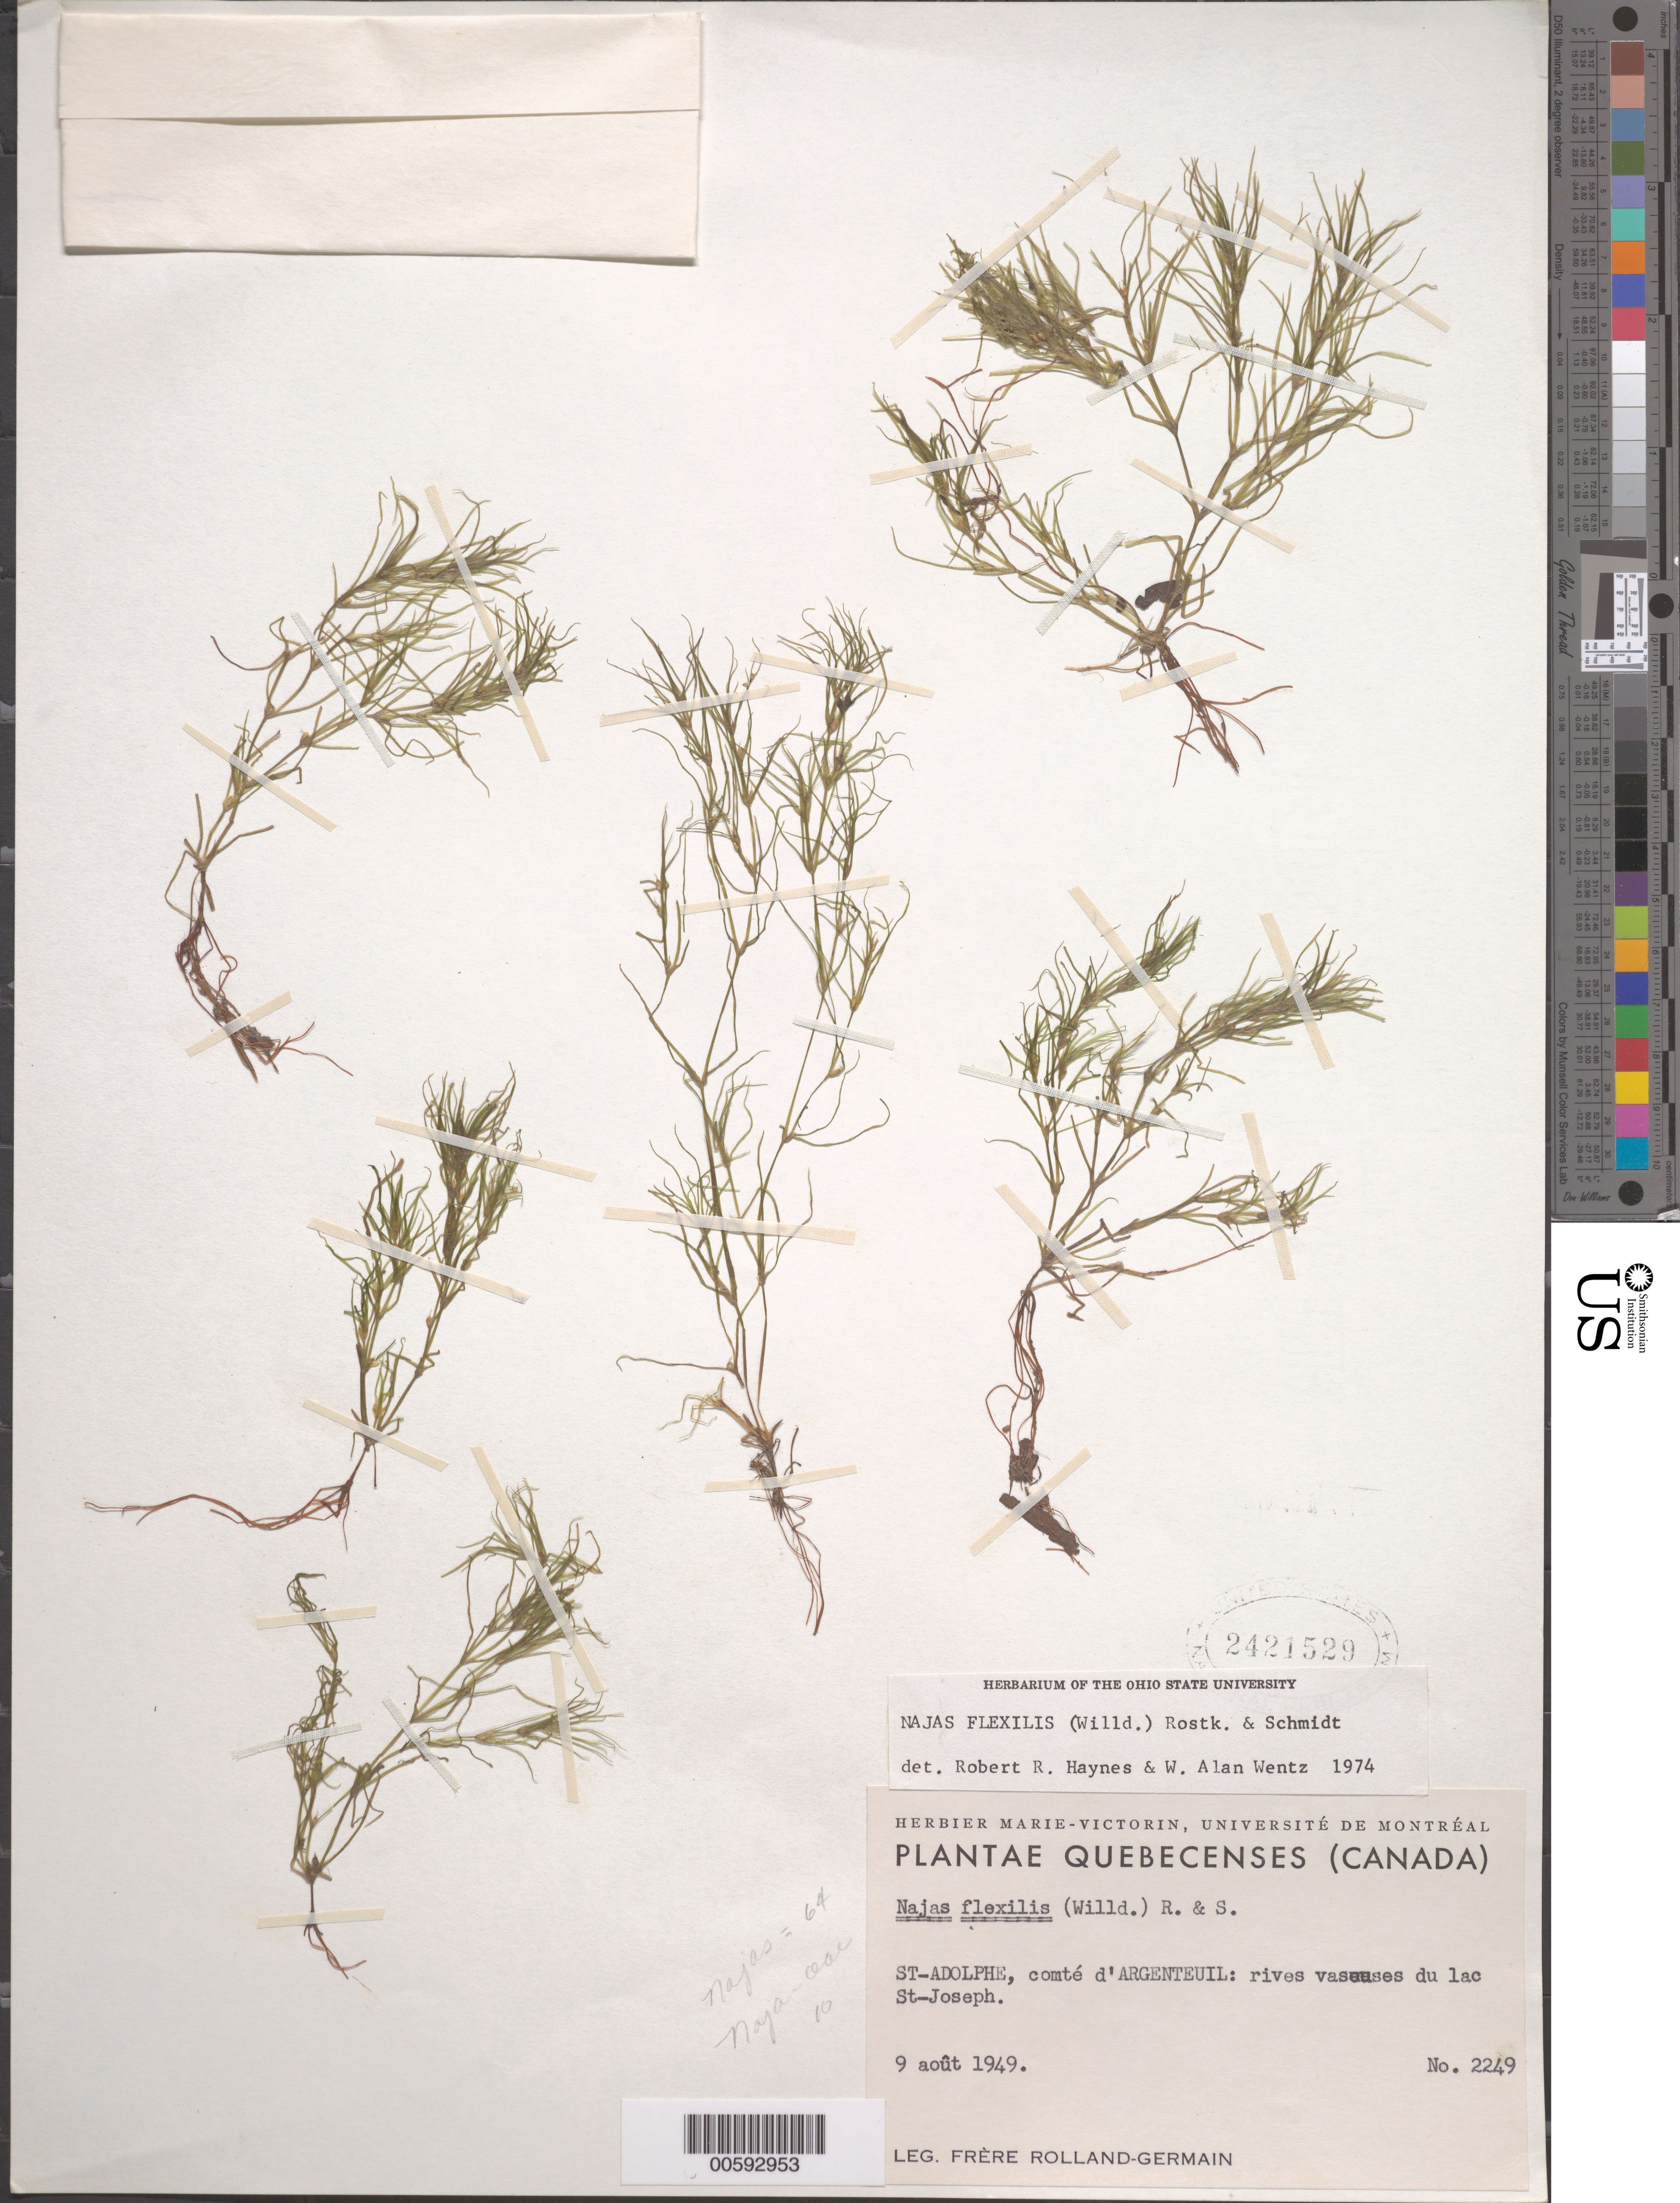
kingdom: Plantae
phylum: Tracheophyta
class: Liliopsida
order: Alismatales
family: Hydrocharitaceae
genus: Najas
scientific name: Najas flexilis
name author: (Willd.) Rostk. & Schmidt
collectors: Rolland-Germain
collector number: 2249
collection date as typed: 09 Aug 1949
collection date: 1949-08-09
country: Canada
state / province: Quebec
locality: St. Adolphe, d'Argenteuil, St. Joseph Lake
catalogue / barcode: US 2421529